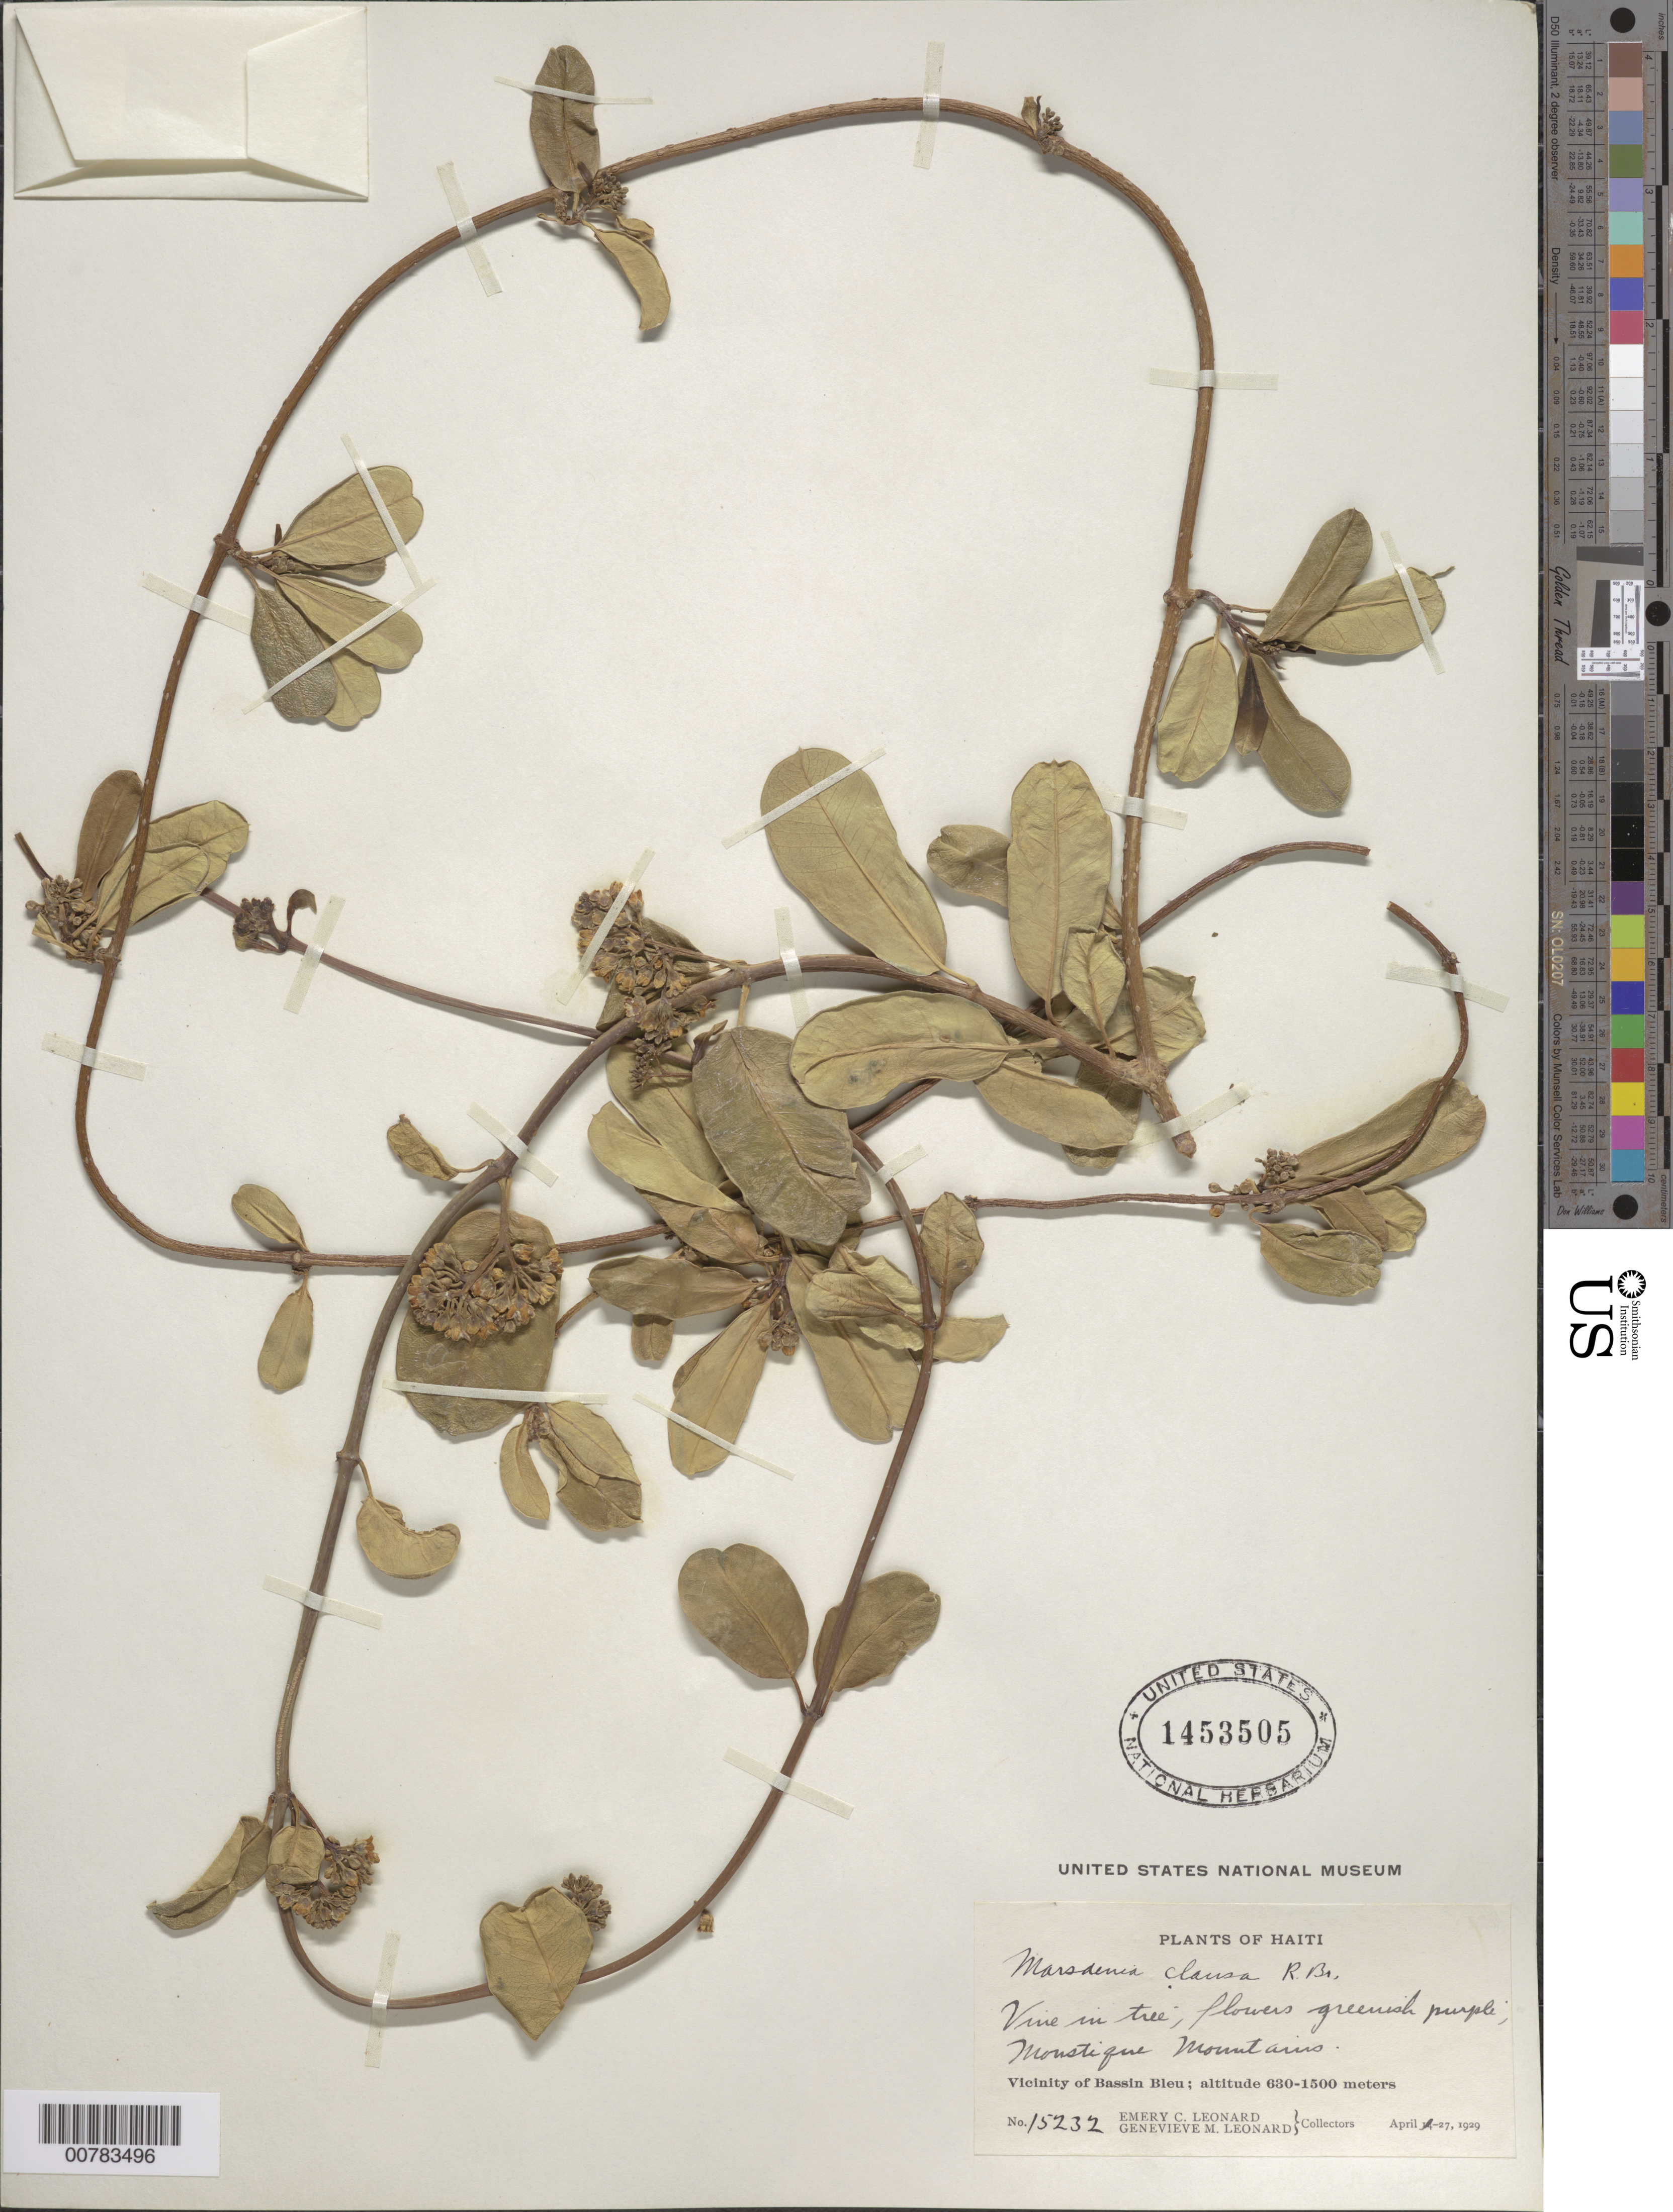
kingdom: Plantae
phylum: Tracheophyta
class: Magnoliopsida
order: Gentianales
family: Apocynaceae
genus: Marsdenia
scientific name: Marsdenia clausa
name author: R. Br.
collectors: E. C. Leonard & G. M. Leonard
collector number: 15232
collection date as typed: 27 Apr 1929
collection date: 1929-04-27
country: Haiti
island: Hispaniola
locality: Vicinity of Bassin Bleu, Moustique Mountains.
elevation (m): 630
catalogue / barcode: US 1453505